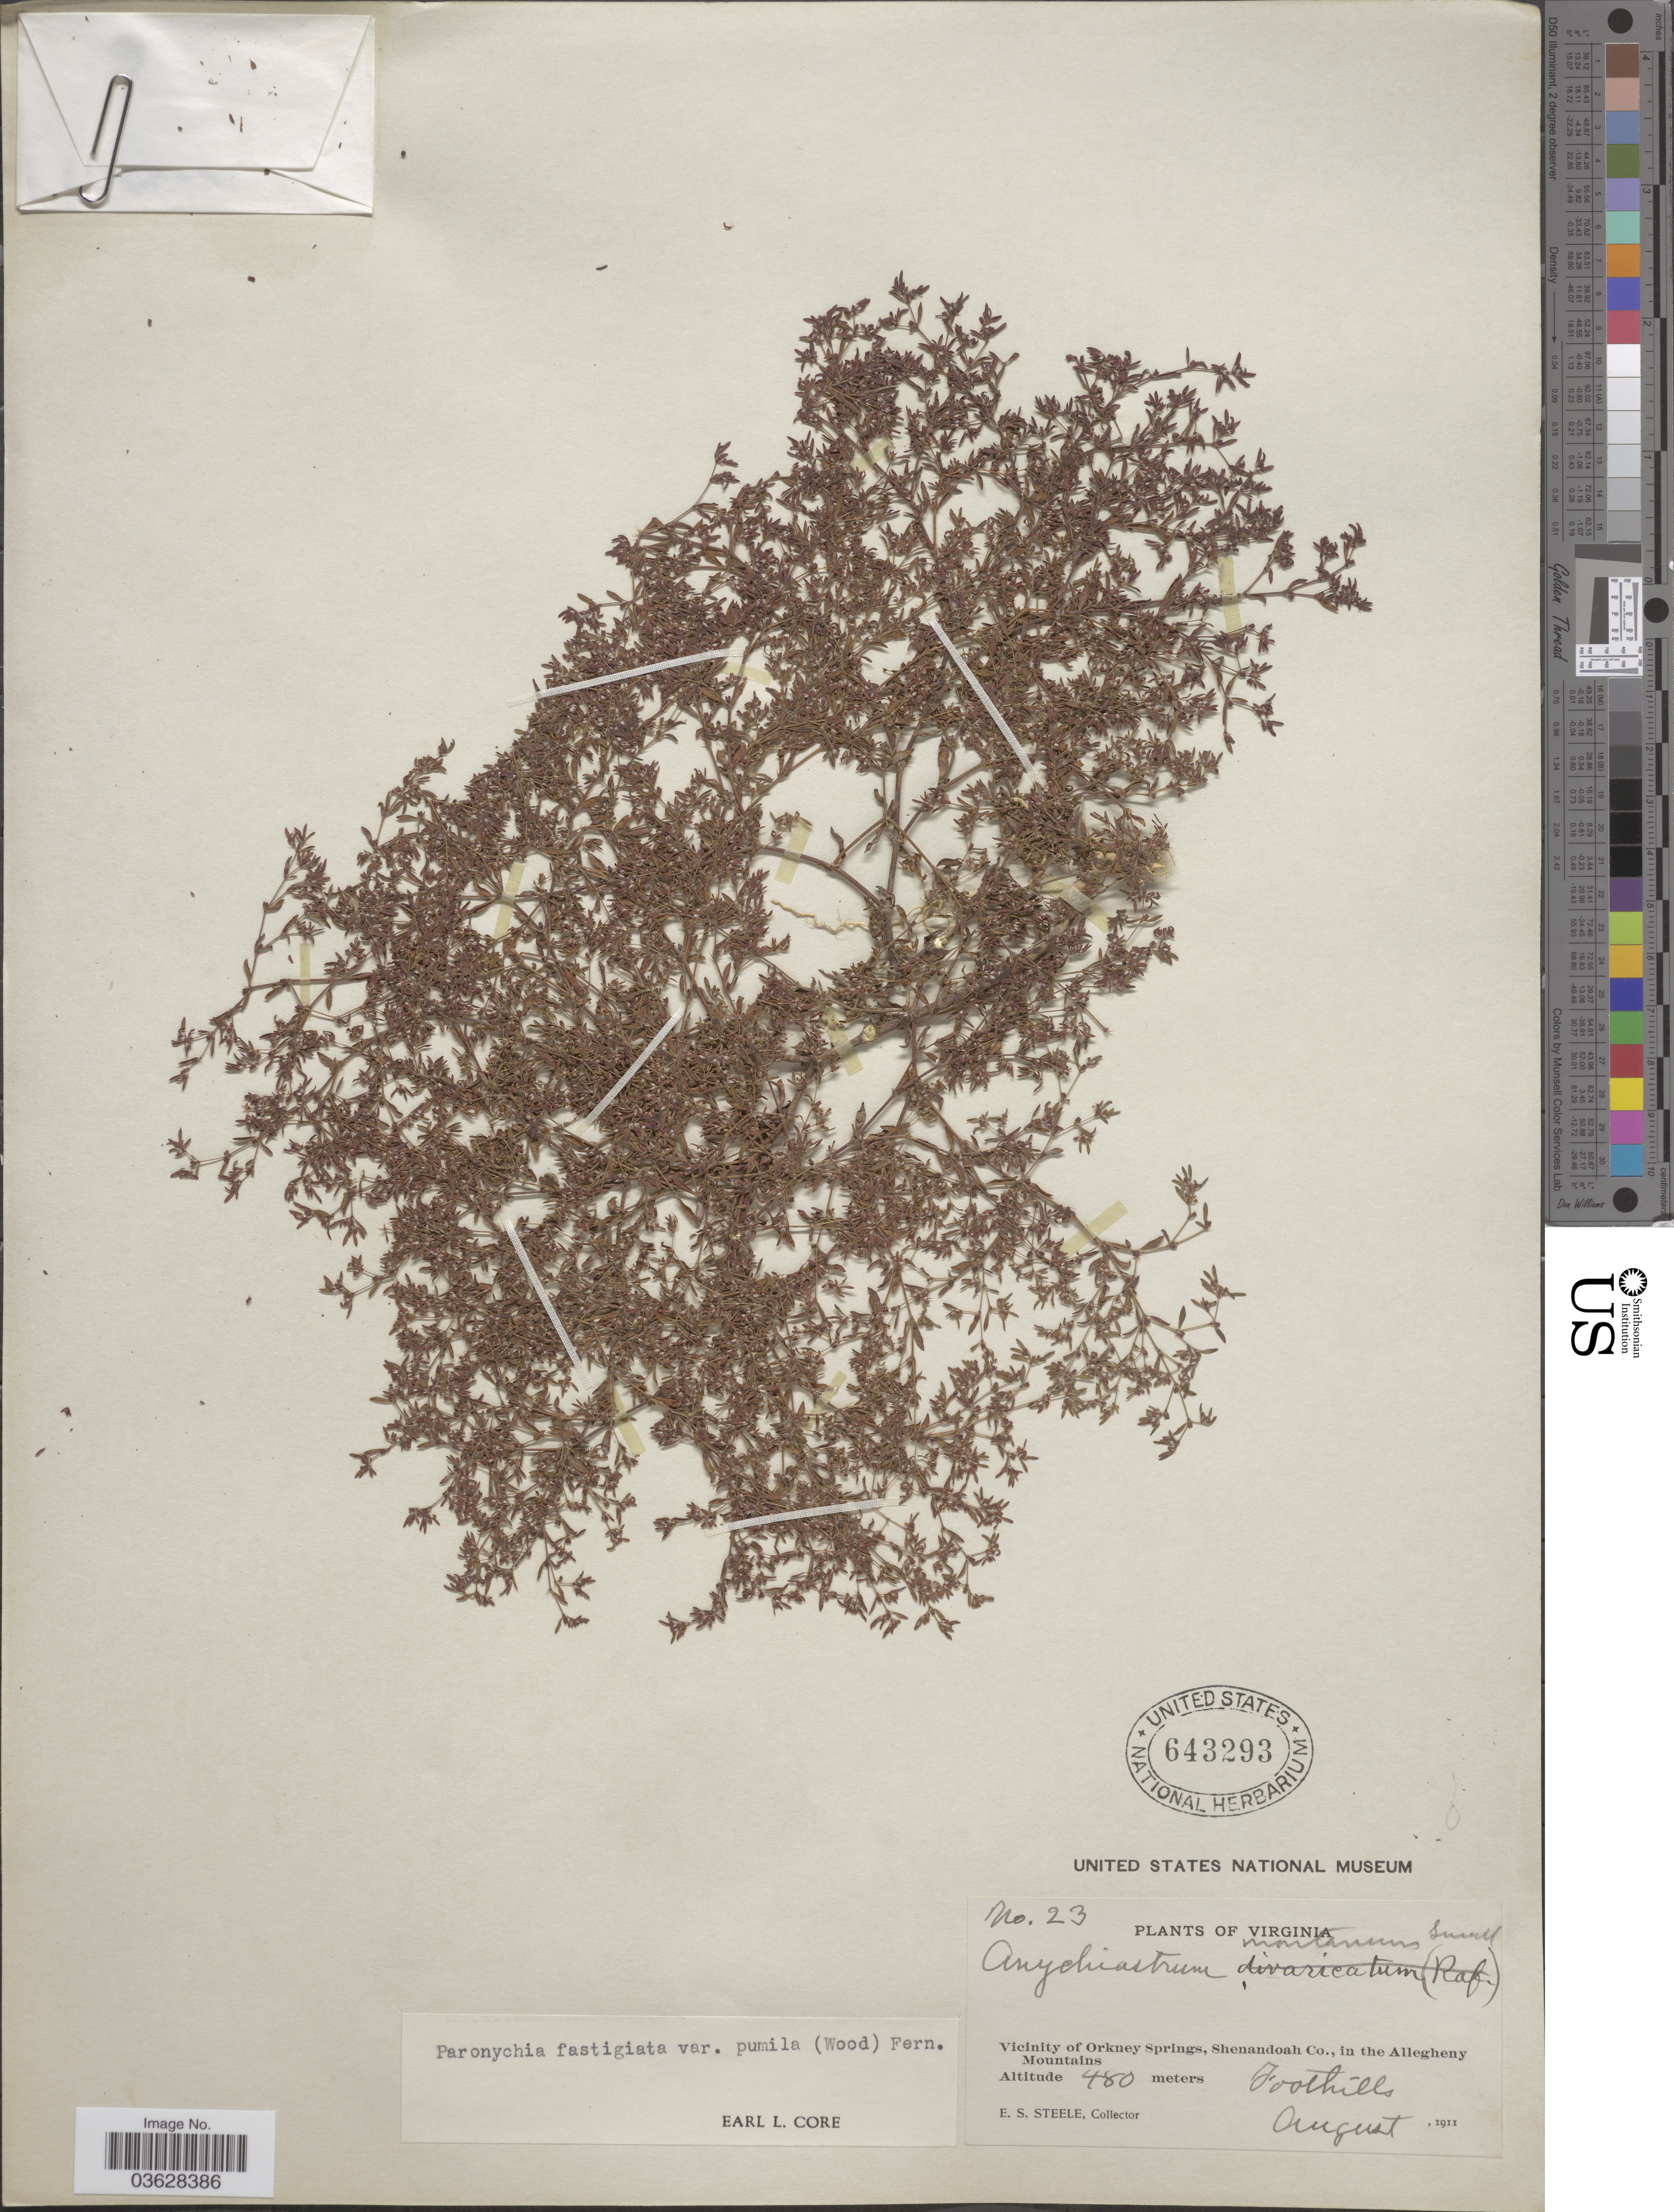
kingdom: Plantae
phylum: Tracheophyta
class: Magnoliopsida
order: Caryophyllales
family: Caryophyllaceae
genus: Paronychia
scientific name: Paronychia fastigiata var. pumila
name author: (Alph. Wood) Fernald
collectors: E. Steele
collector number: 23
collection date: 1911-08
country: United States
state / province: Virginia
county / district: Shenandoah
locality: Vicinity of Orkney Springs, Shenandoah Co., in the Allegheny Mountains.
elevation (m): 480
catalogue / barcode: US 643293